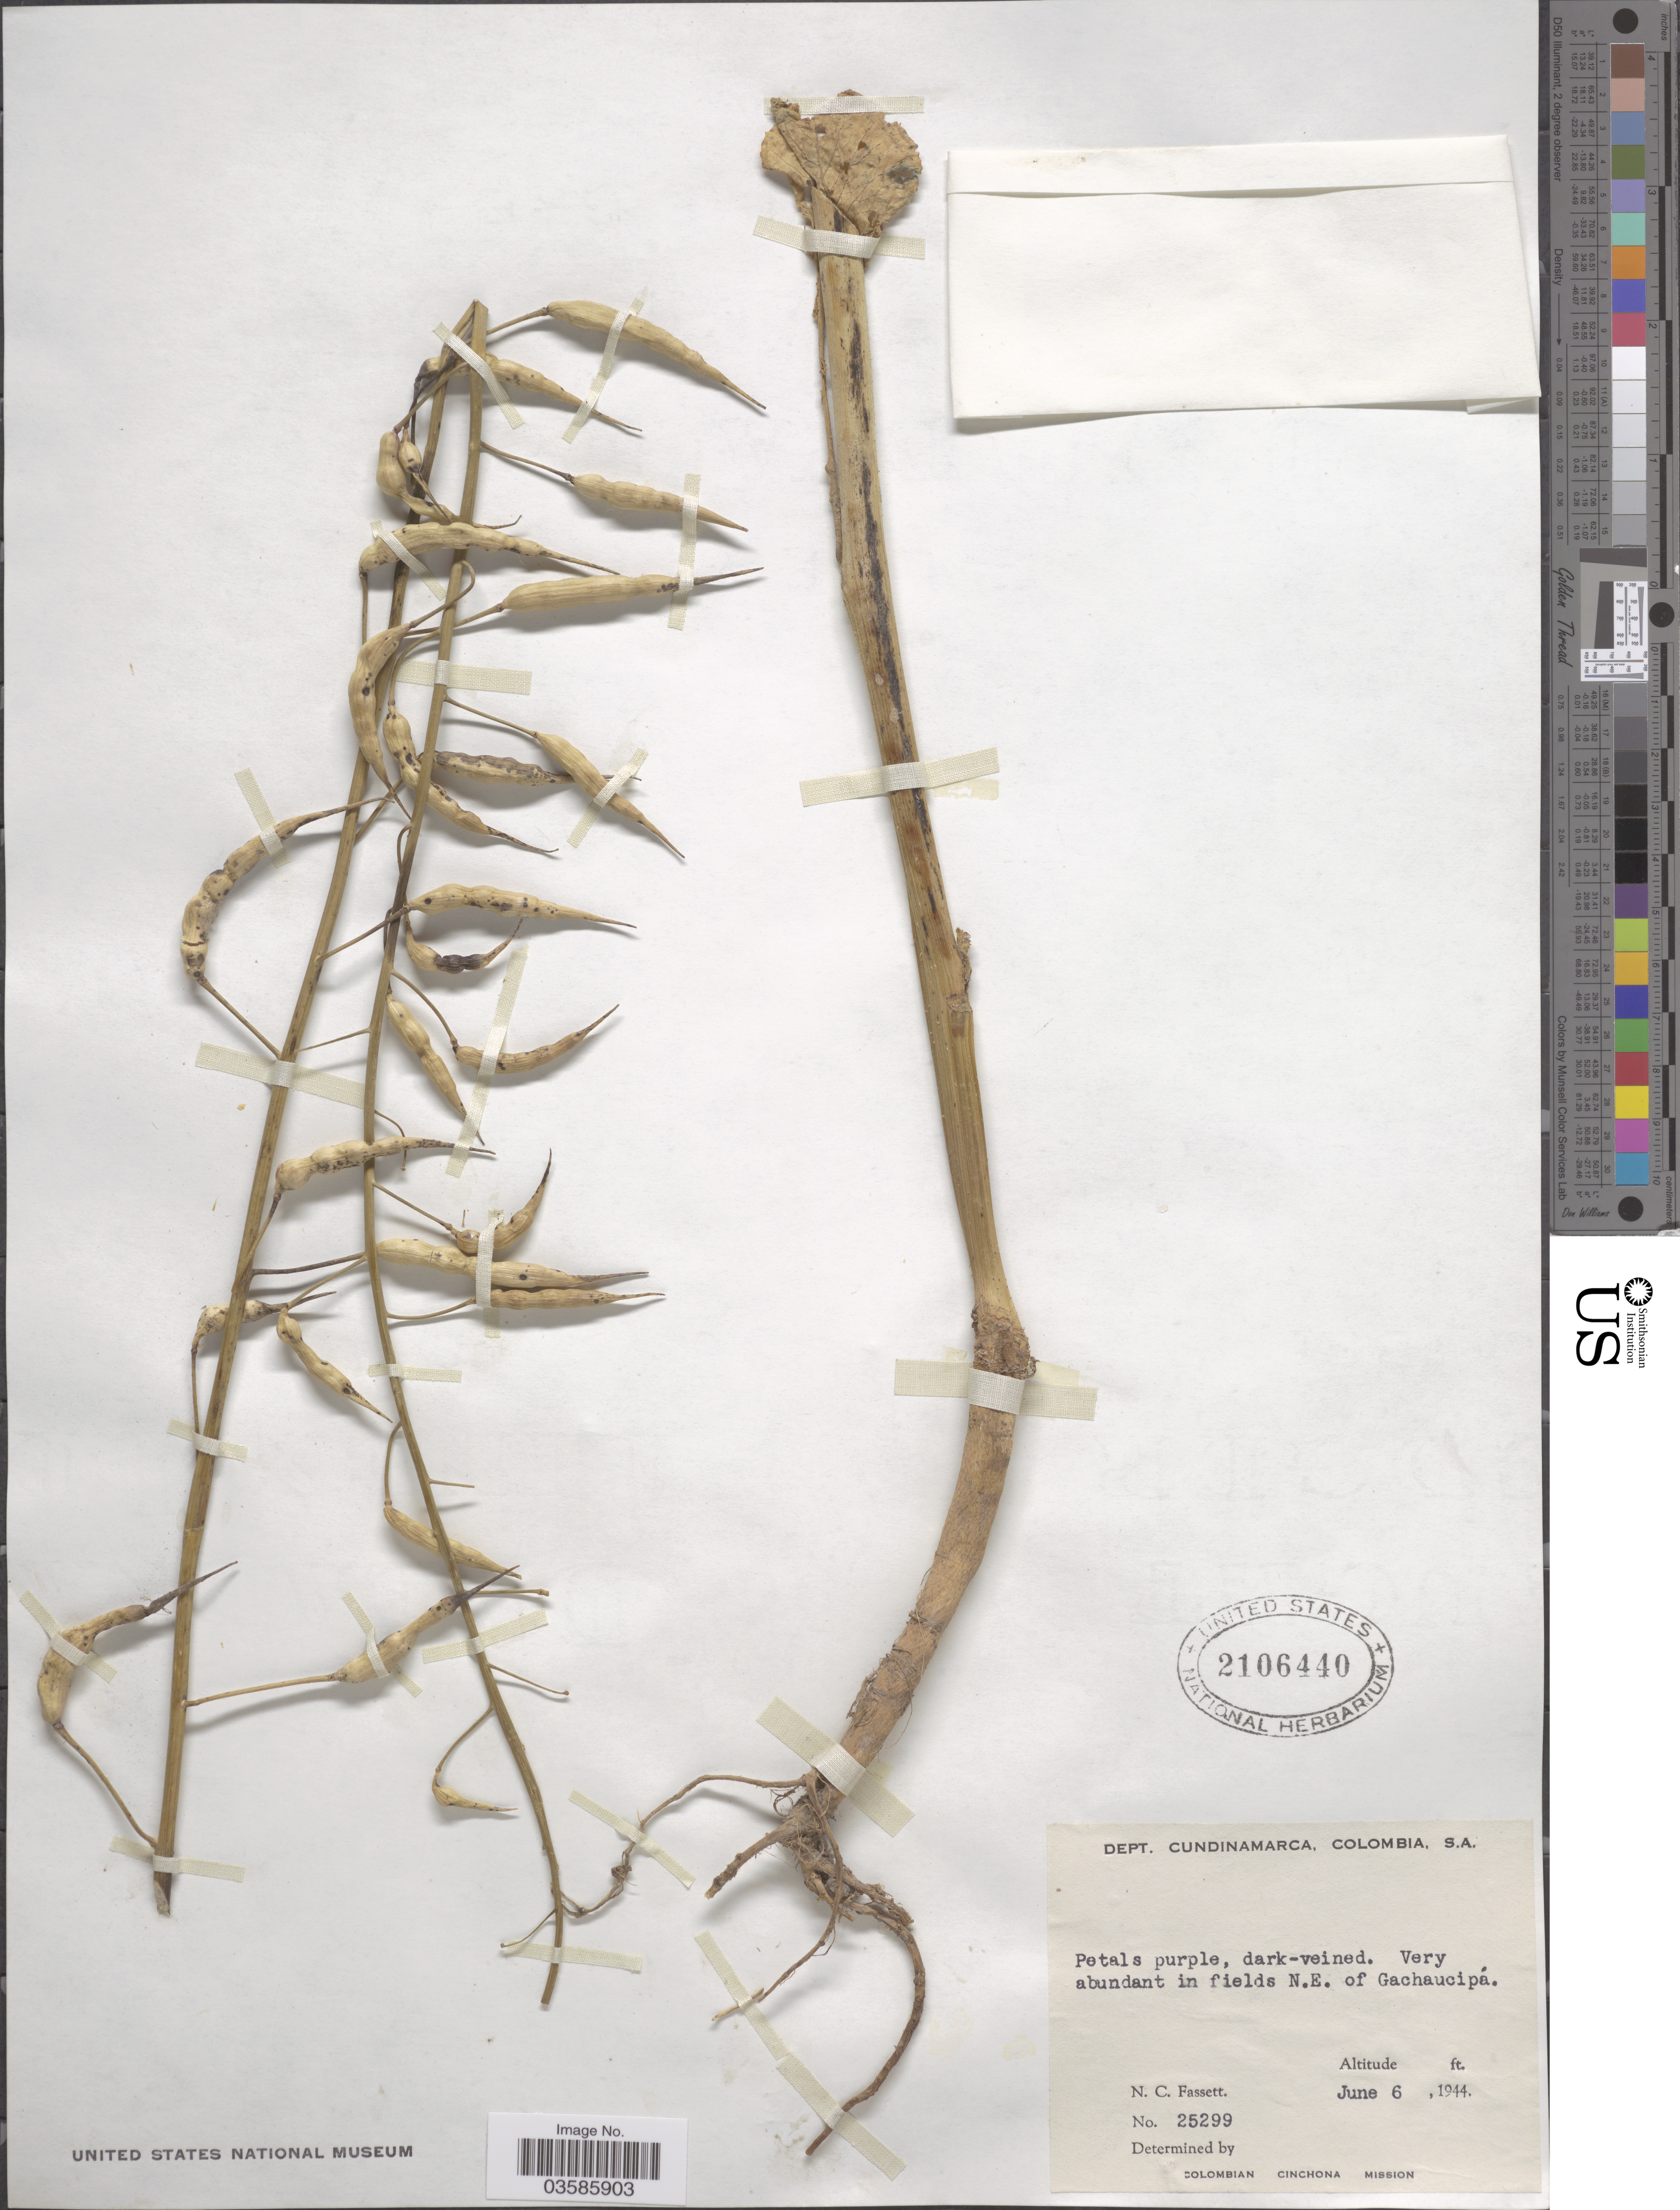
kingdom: Plantae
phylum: Tracheophyta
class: Magnoliopsida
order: Brassicales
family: Brassicaceae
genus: Raphanus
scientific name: Raphanus sativus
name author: L.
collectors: N. C. Fassett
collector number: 25299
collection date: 1944-06-06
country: Colombia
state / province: Cundinamarca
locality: Dept. Cundinamarca. In fields N.E. of Gachaucipá.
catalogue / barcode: US 2106440